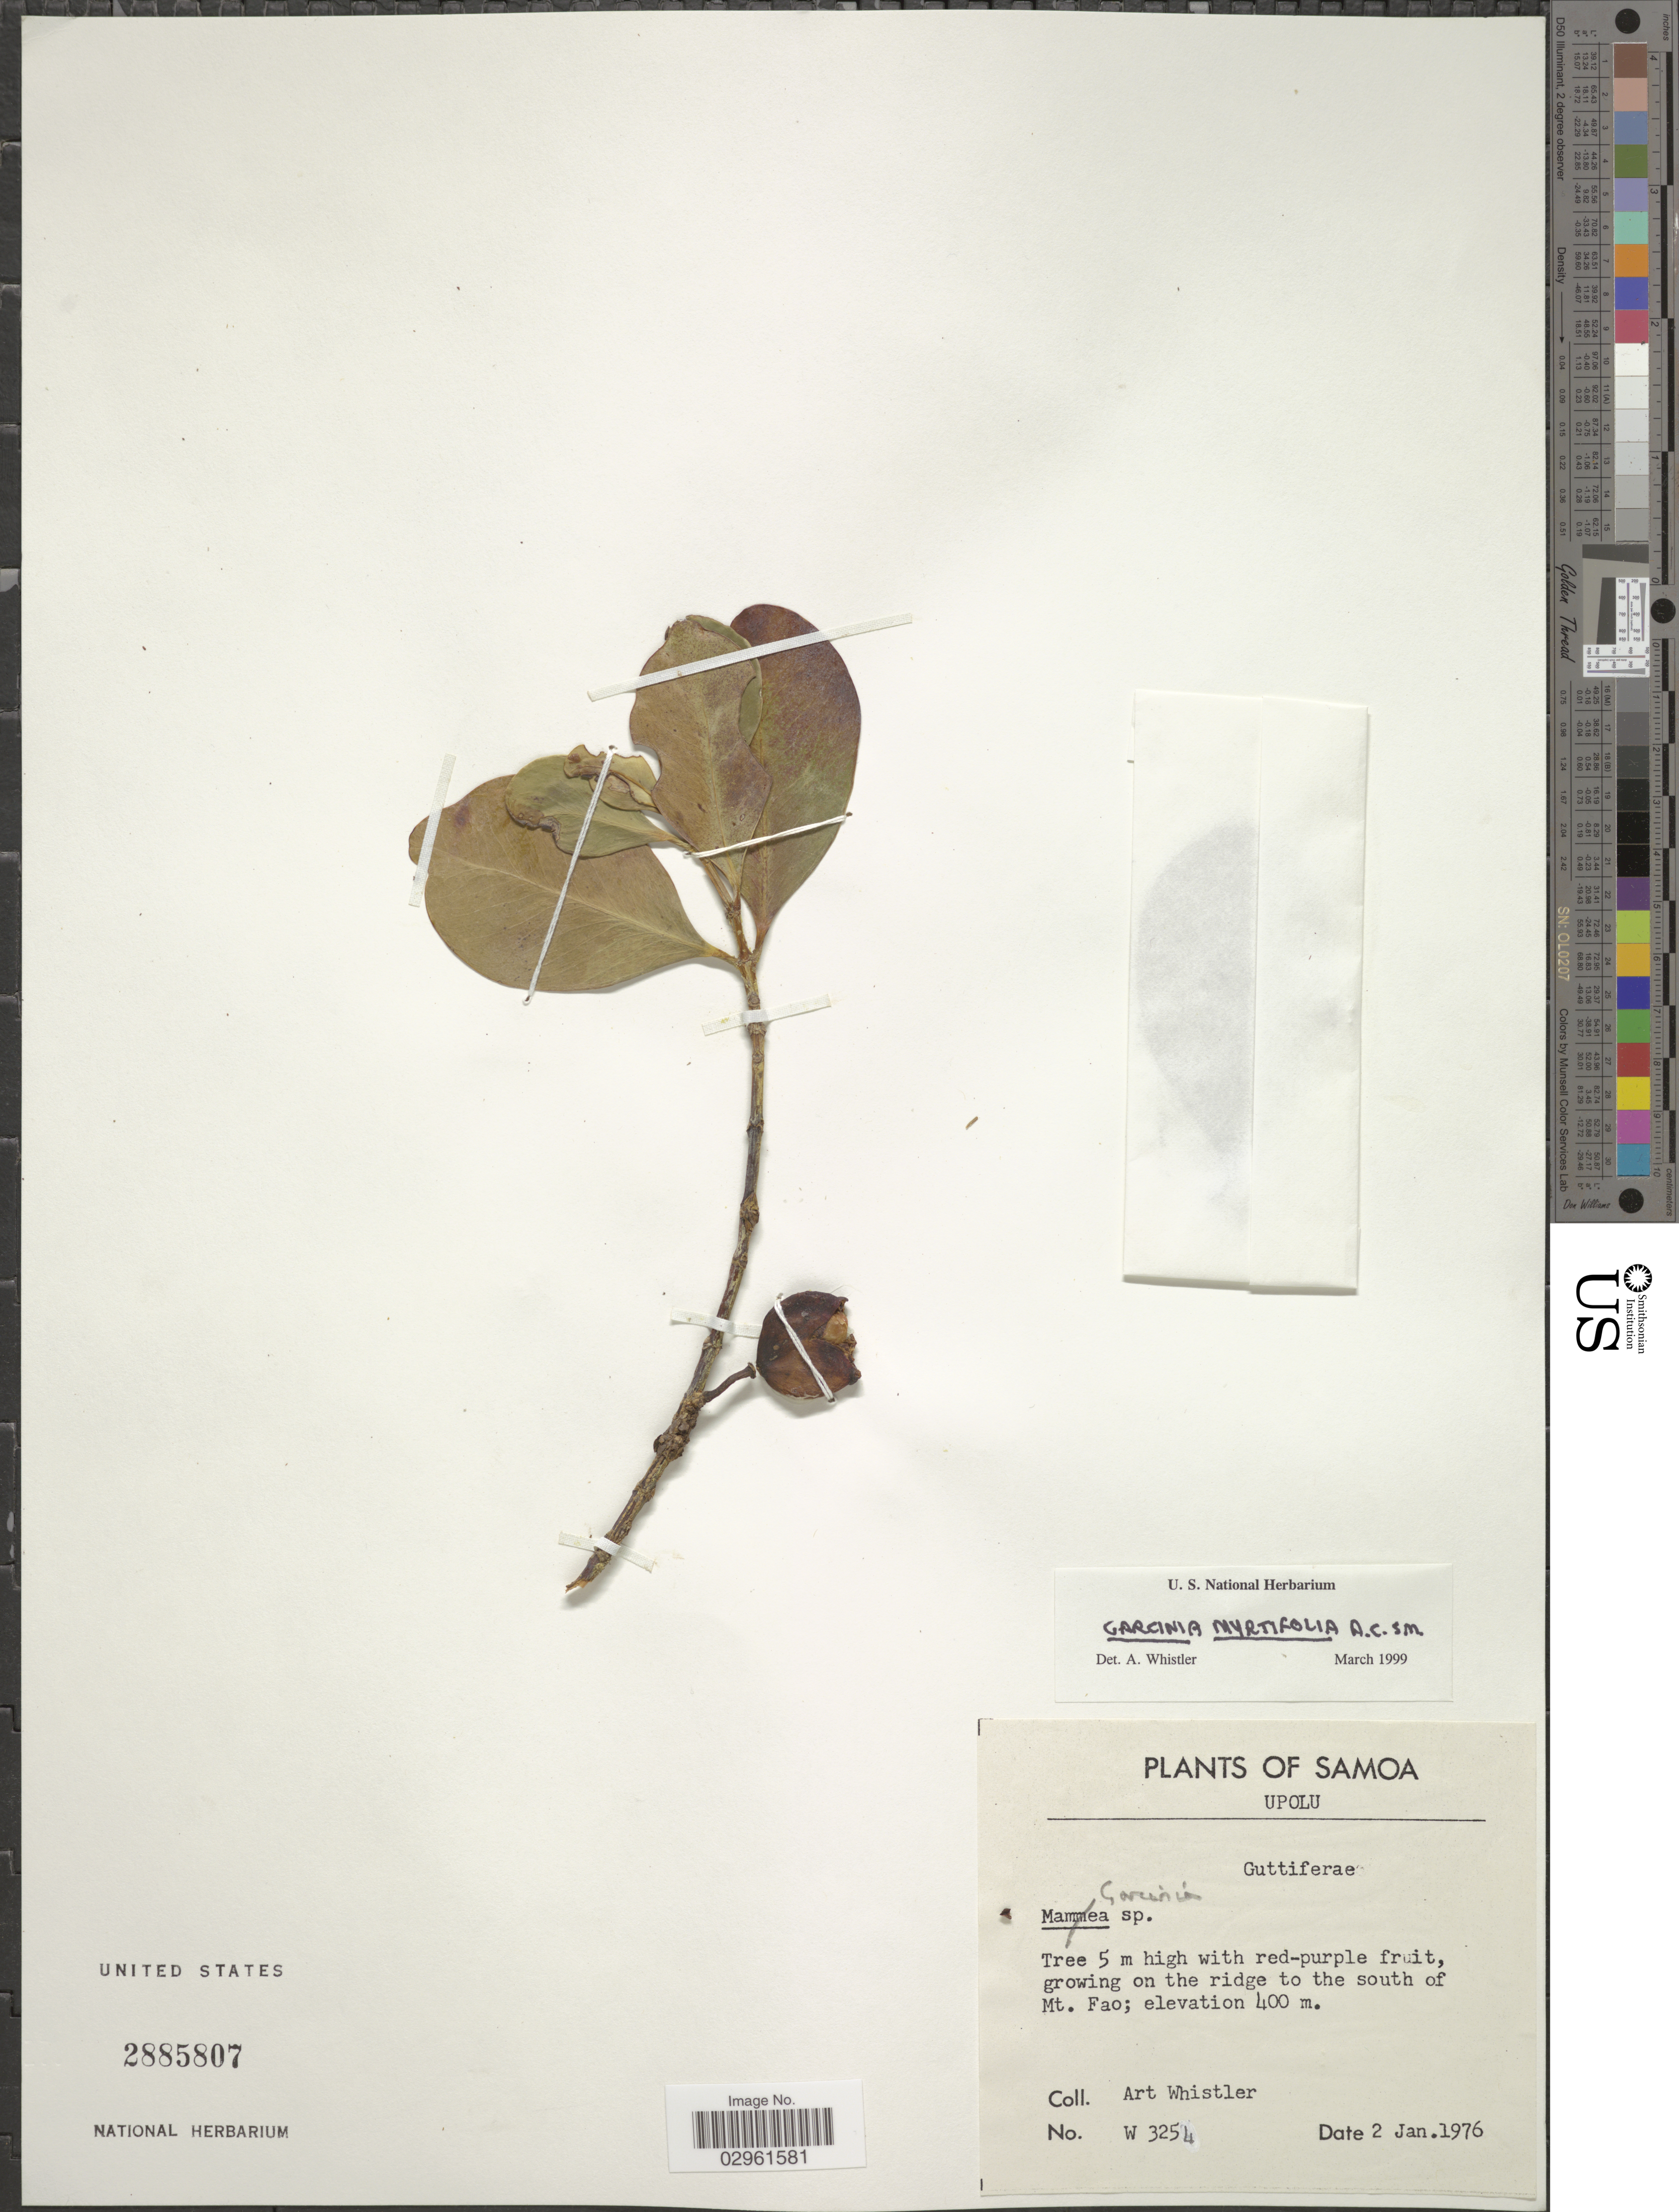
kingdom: Plantae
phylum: Tracheophyta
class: Magnoliopsida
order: Malpighiales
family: Clusiaceae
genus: Garcinia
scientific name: Garcinia myrtifolia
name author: A.C. Sm.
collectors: A. Whistler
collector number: W3254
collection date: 1976-01-02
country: Samoa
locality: Samoa. Upolu. On the ridge to the south of Mt. Fao.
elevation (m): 400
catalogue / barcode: US 2885807